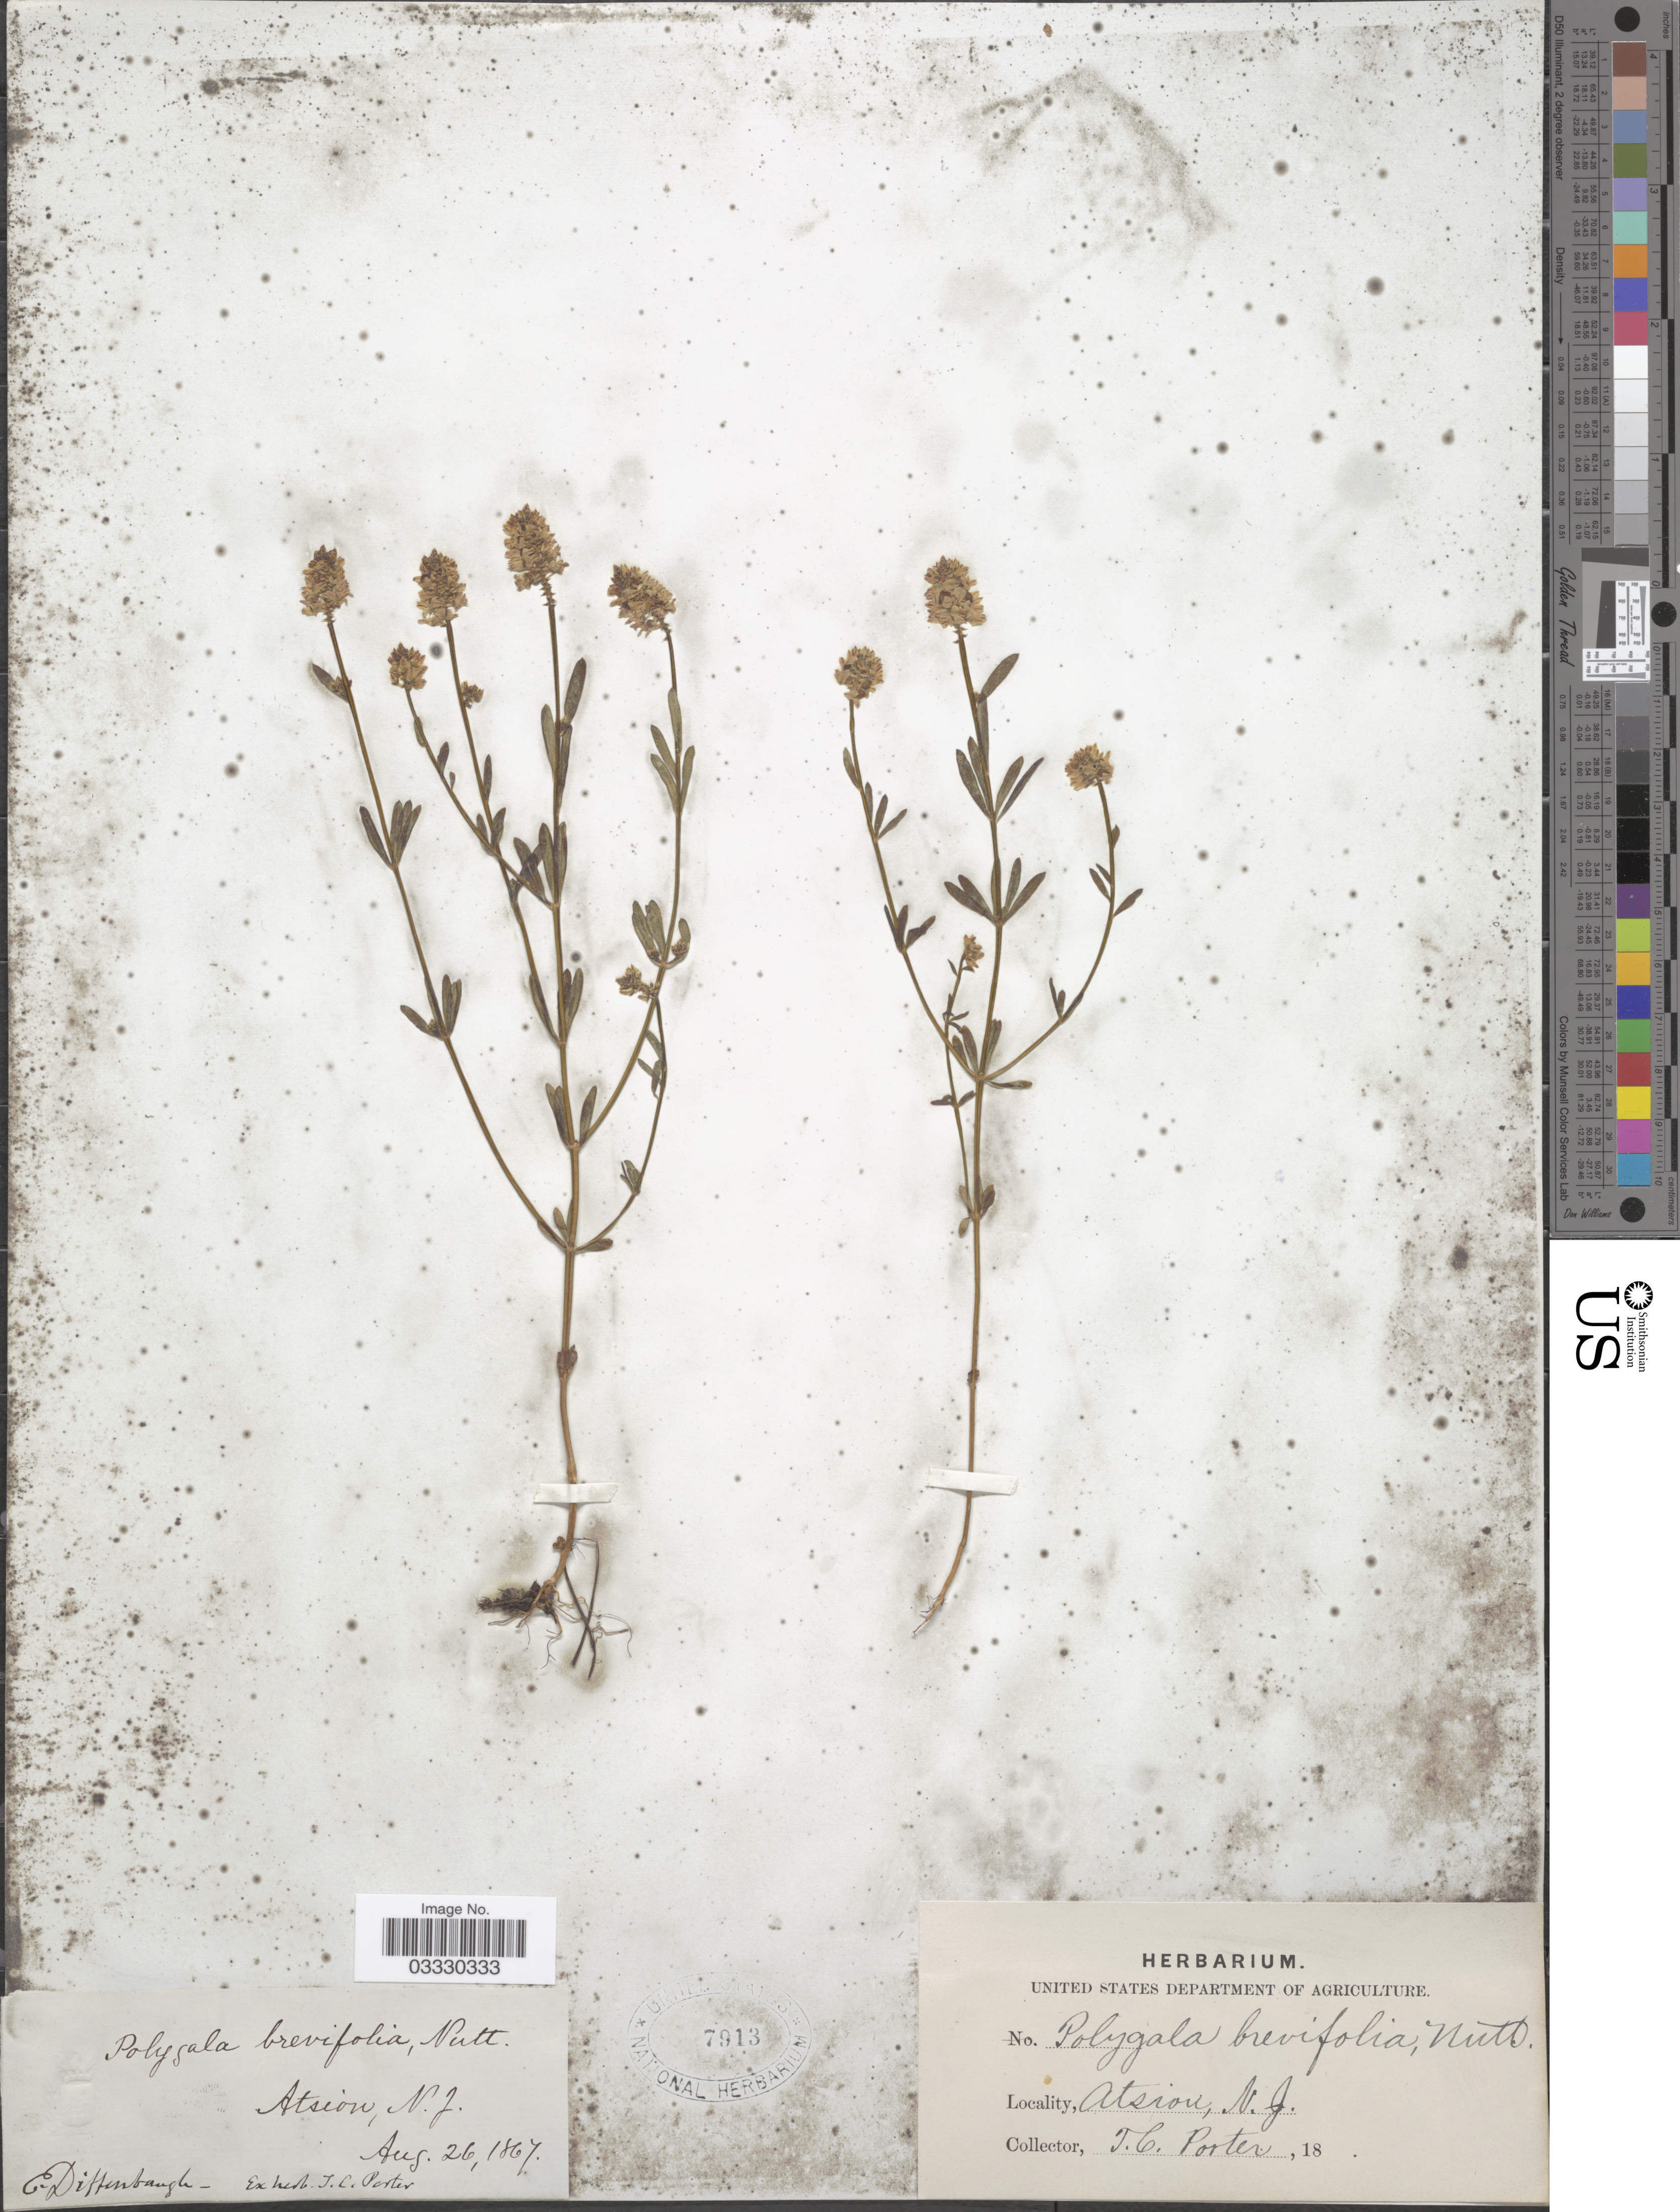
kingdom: Plantae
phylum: Tracheophyta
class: Magnoliopsida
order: Fabales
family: Polygalaceae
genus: Polygala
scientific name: Polygala brevifolia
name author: Nutt.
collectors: E. Diffenbaugh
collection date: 1867-08-26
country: United States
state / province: New Jersey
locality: Atsion.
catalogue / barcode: US 7913